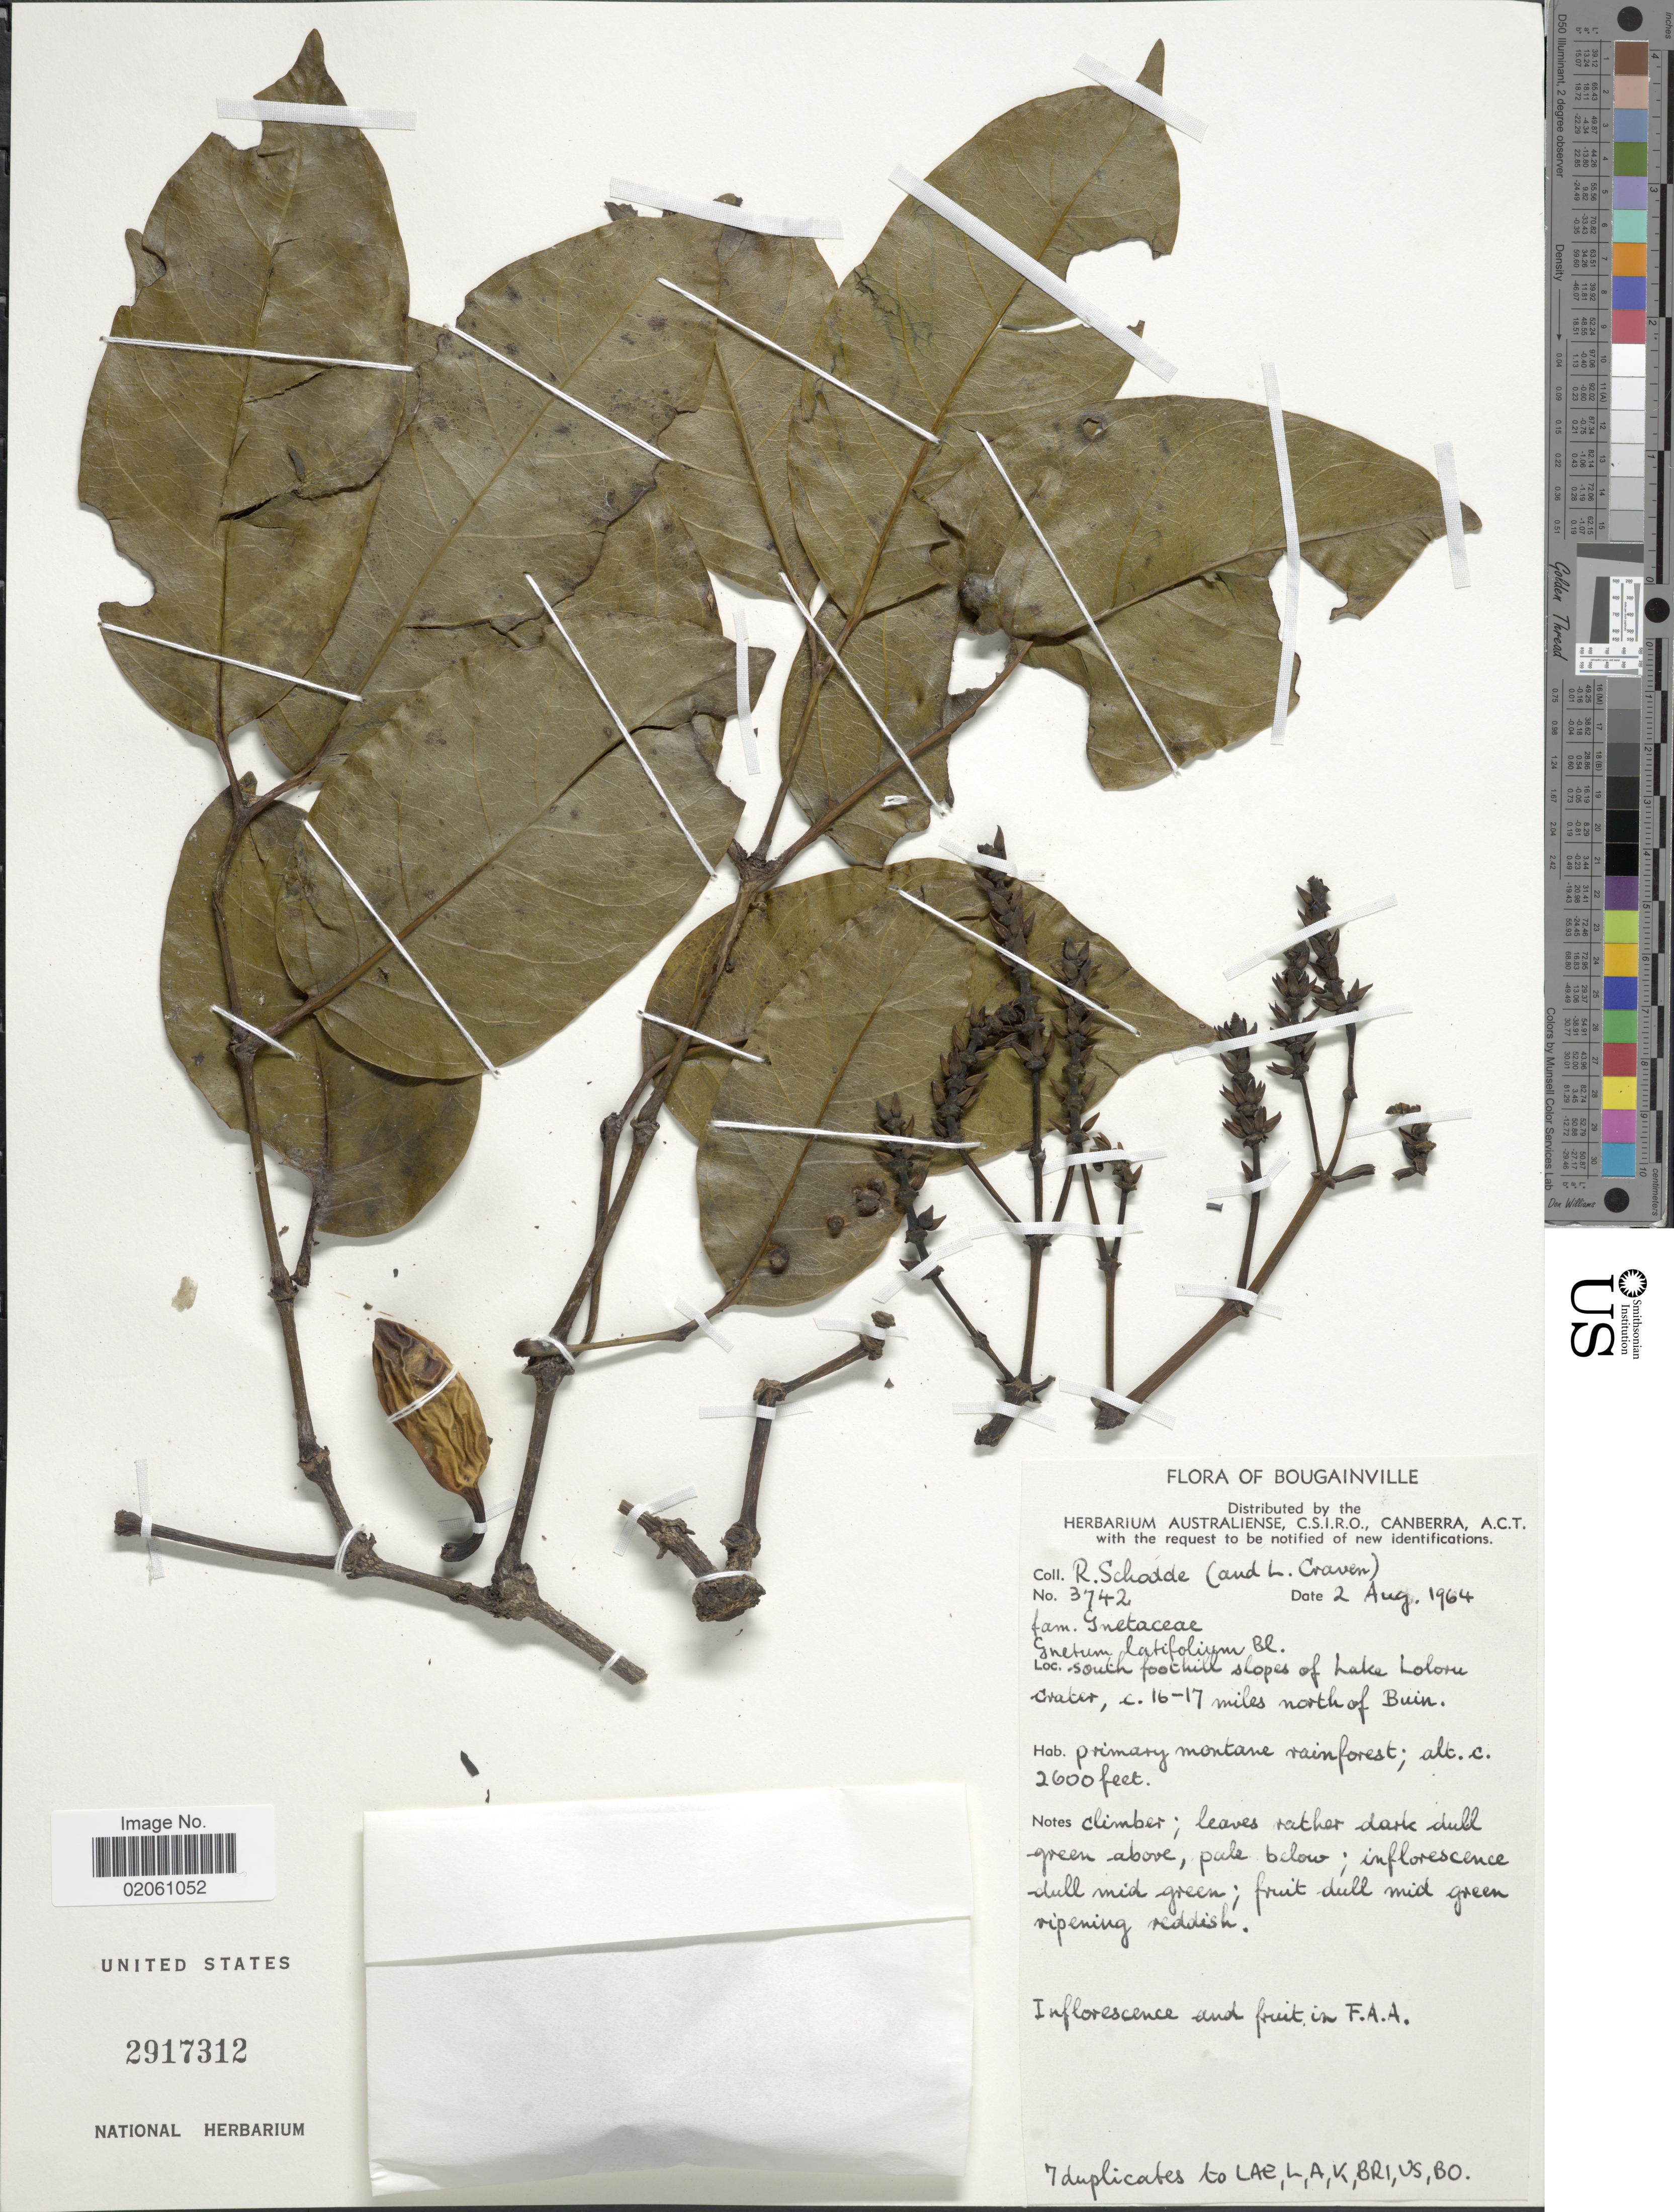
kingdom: Plantae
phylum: Tracheophyta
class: Gnetopsida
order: Gnetales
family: Gnetaceae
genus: Gnetum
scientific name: Gnetum latifolium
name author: Blume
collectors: R. Schodde & L. A. Craven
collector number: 3742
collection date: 1964-08-02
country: Papua New Guinea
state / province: Bougainville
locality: South foothill slopes of Lake Lolosu Crater, c. 16-17 miles north of Buin, primary montane rainforest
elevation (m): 792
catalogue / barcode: US 2917312